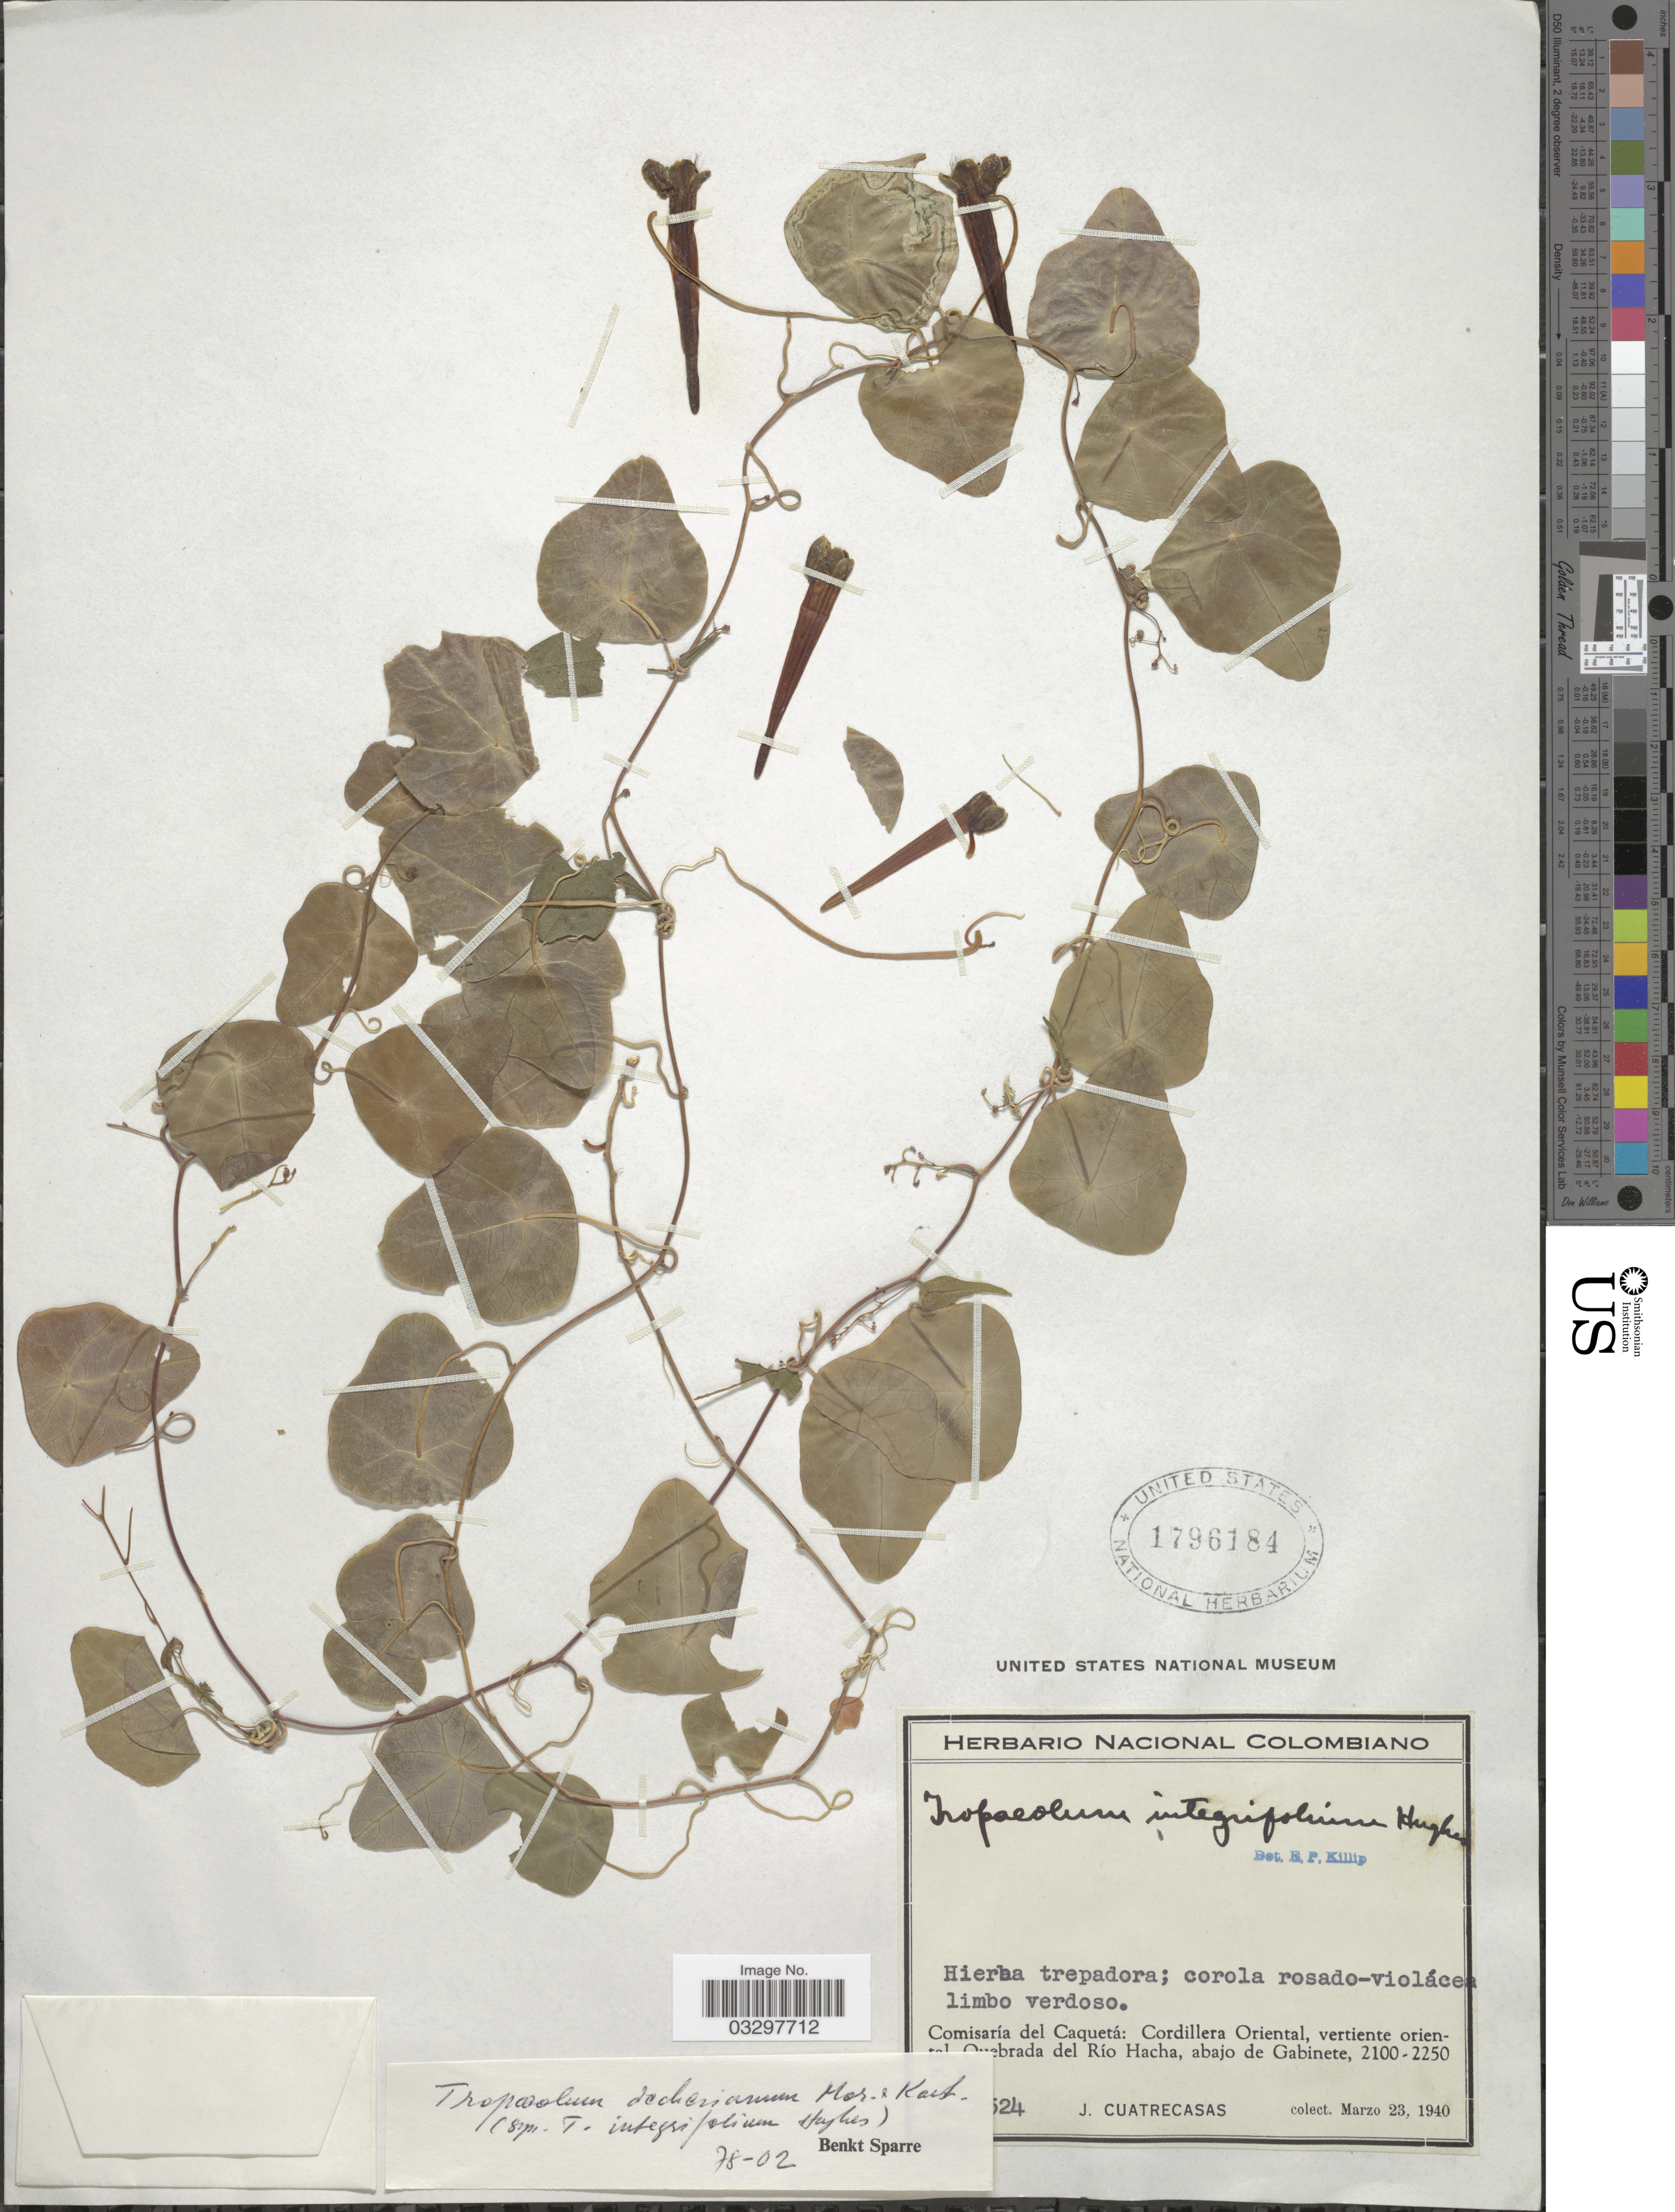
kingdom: Plantae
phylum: Tracheophyta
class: Magnoliopsida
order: Brassicales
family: Tropaeolaceae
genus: Tropaeolum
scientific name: Tropaeolum deckerianum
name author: Moritz & H. Karst.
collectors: J. Cuatrecasas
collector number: !24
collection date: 1940-03-23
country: Colombia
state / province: Caquetá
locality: Comisaría del Caquetá: Cordillera Oriental, vertiente oriental Quebrada del Río Hacha, abajo de Gabinete.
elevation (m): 2100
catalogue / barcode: US 1796184